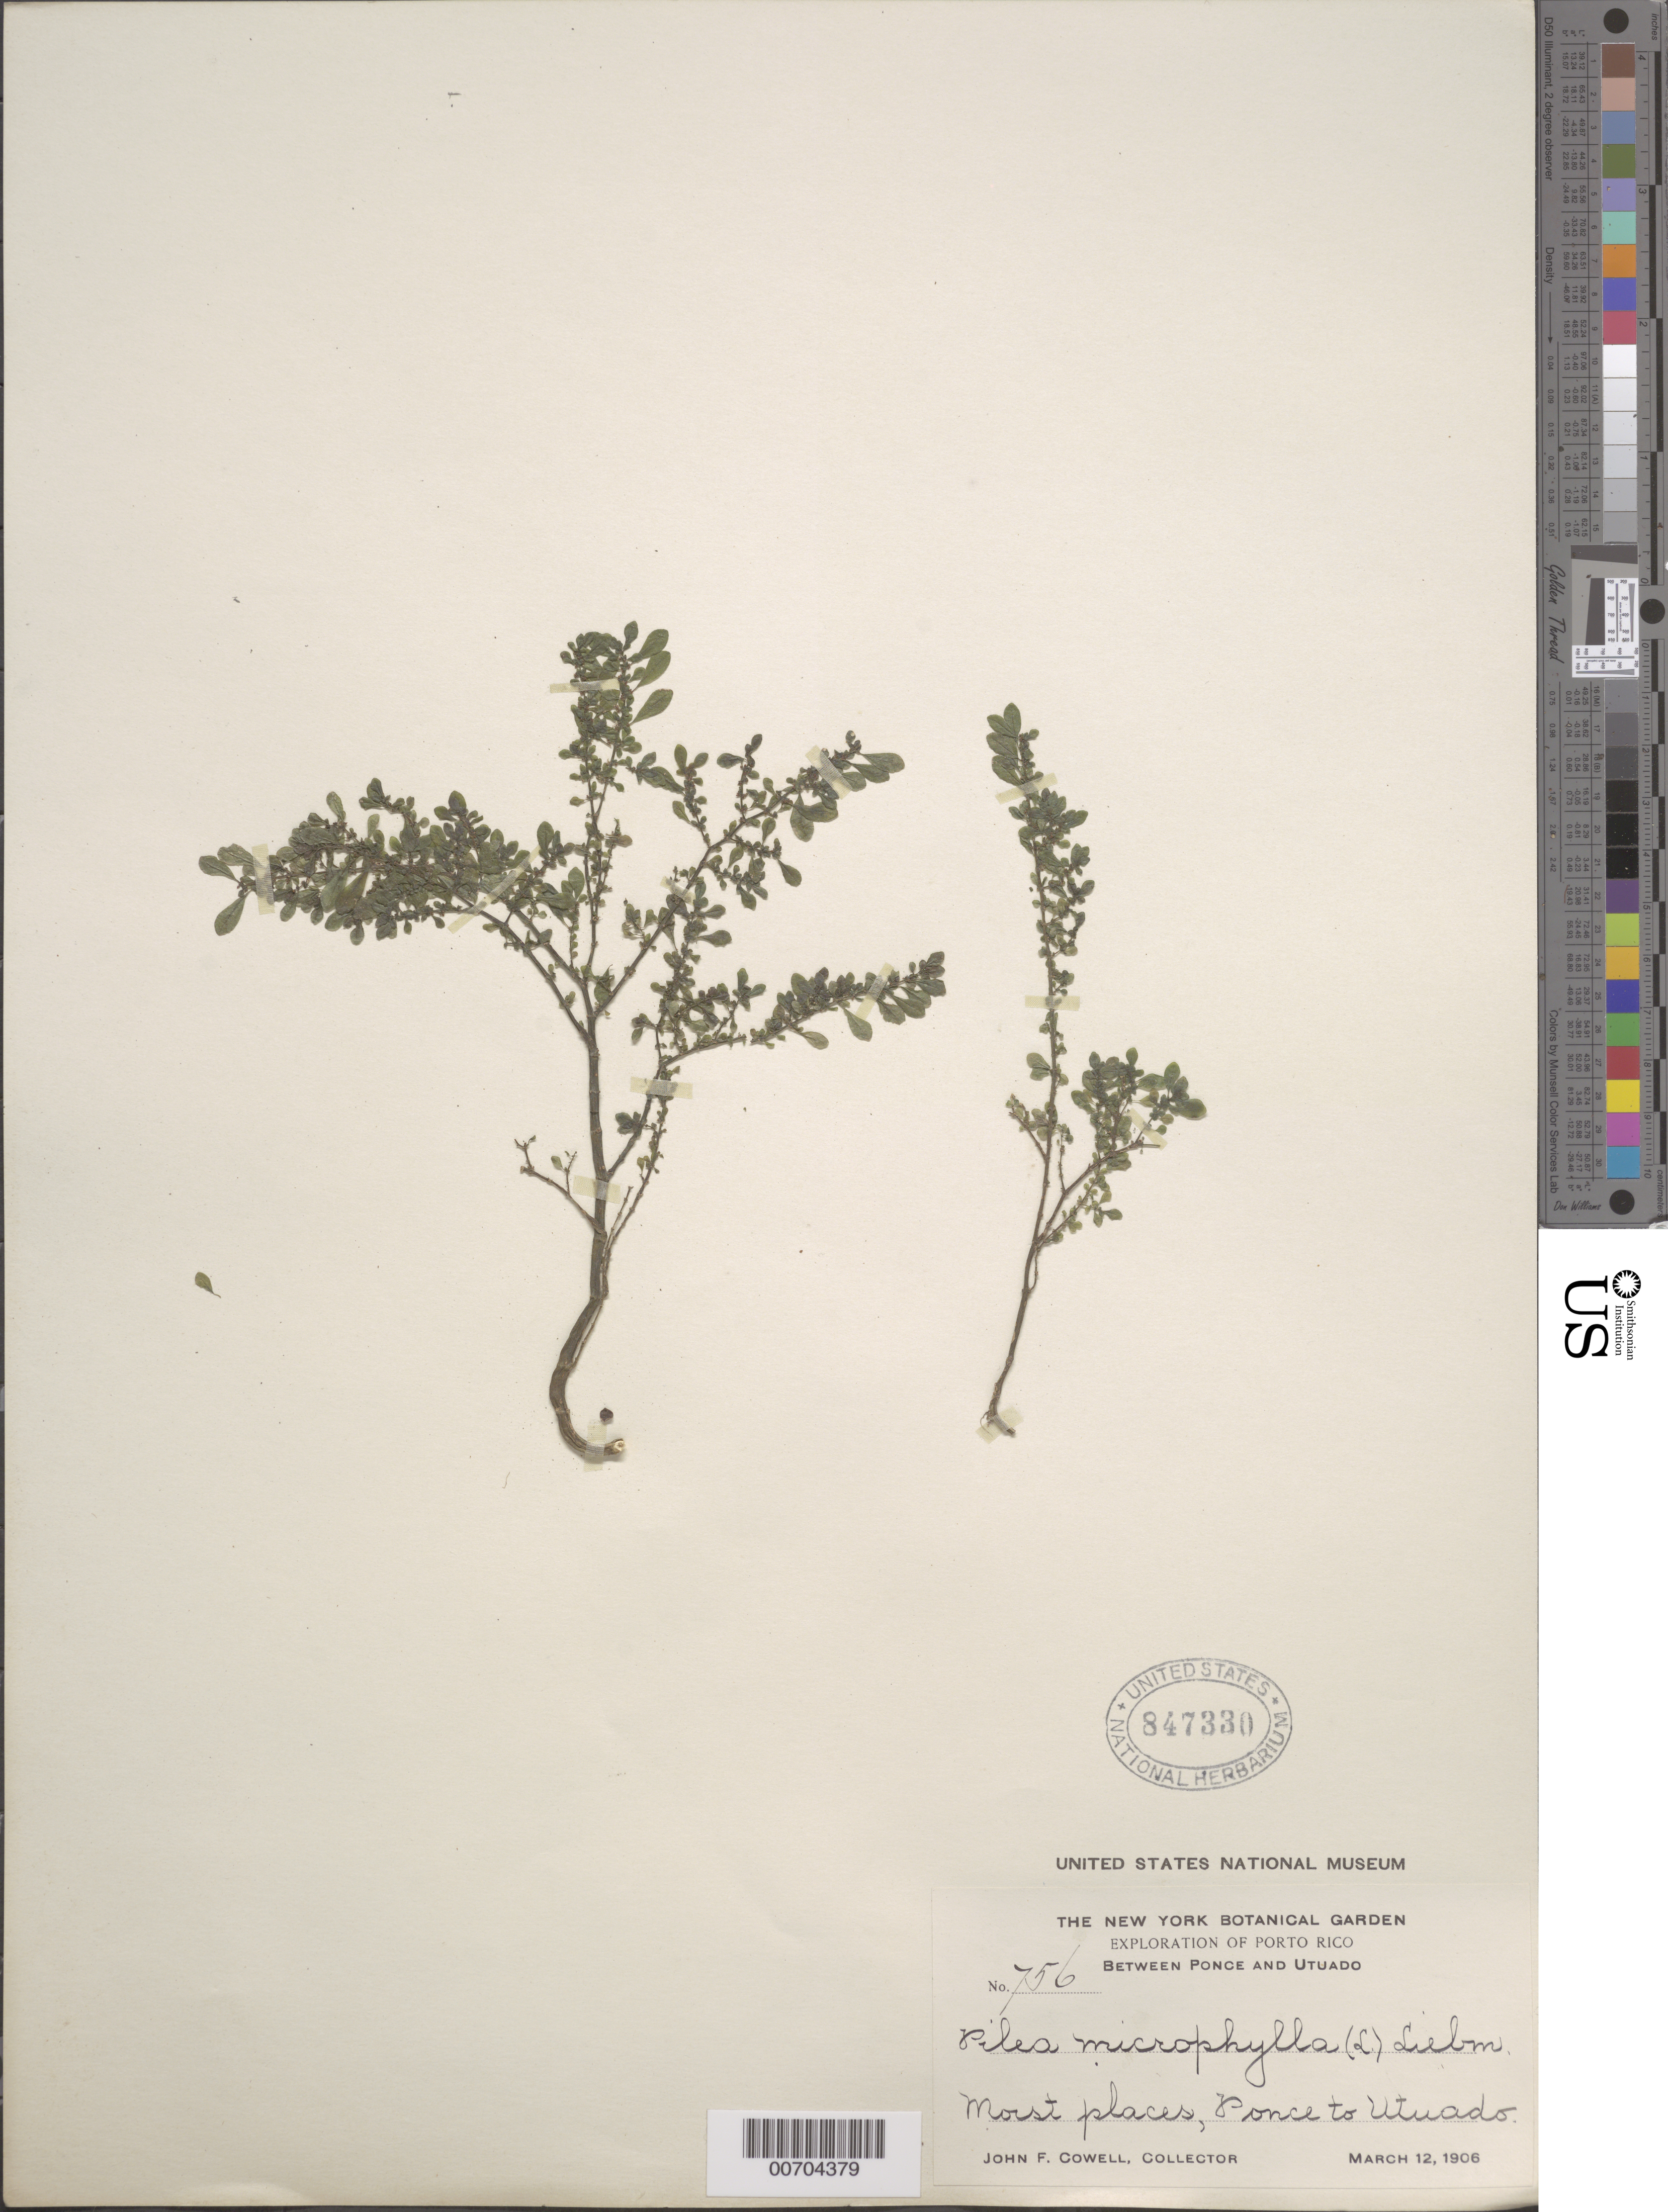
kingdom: Plantae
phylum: Tracheophyta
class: Magnoliopsida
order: Rosales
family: Urticaceae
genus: Pilea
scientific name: Pilea microphylla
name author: (L.) Liebm.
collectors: J. F. Cowell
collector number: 756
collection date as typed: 12 Mar 1906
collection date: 1906-03-12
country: Puerto Rico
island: Greater Antilles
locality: Btw. Ponce & Utuado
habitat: Moist places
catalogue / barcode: US 847330